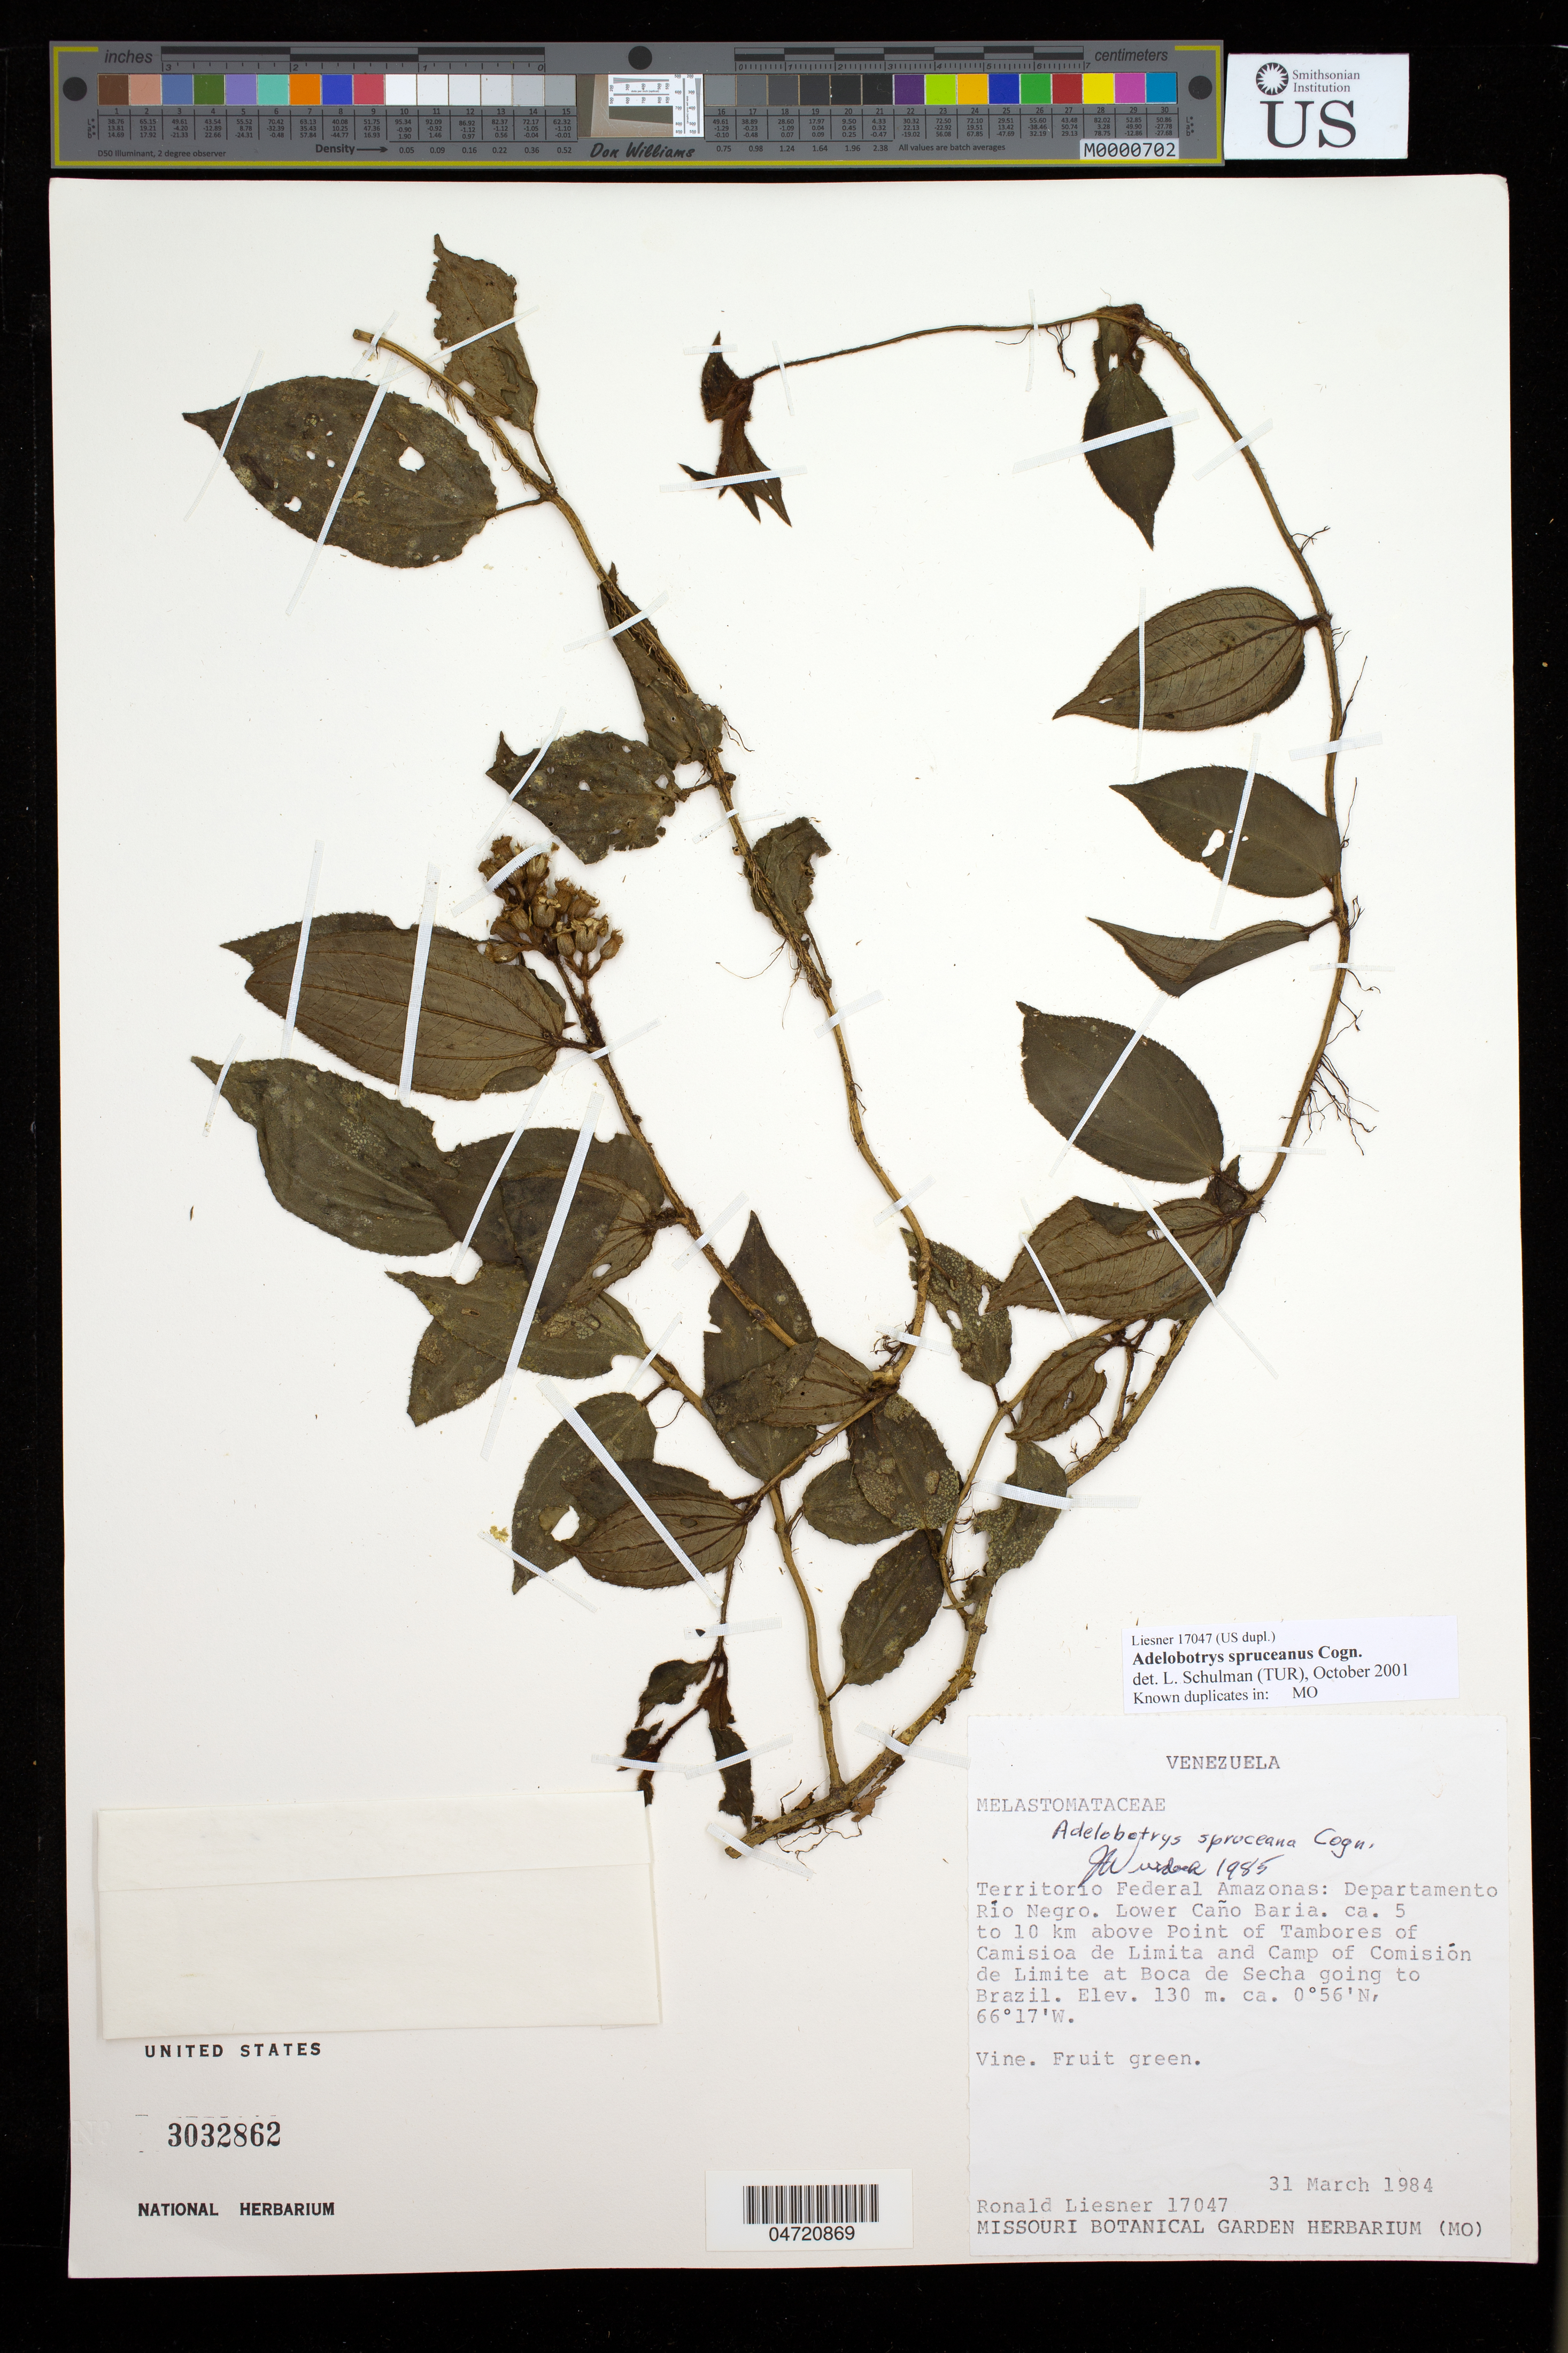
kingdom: Plantae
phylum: Tracheophyta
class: Magnoliopsida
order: Myrtales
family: Melastomataceae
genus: Adelobotrys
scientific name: Adelobotrys spruceana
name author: Cogn.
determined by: Schulman, Leif, (TUR), University of Turku (FINLAND)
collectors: R. L. Liesner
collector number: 17047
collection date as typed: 31 Mar 1984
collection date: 1984-03-31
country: Venezuela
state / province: Amazonas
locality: Rio Negro Dept., lower Cano Baria, ca 5 to 10 km above Point of Tambores of Camisioa de Limita and camp of comision de limite ...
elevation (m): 130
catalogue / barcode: US 3032862